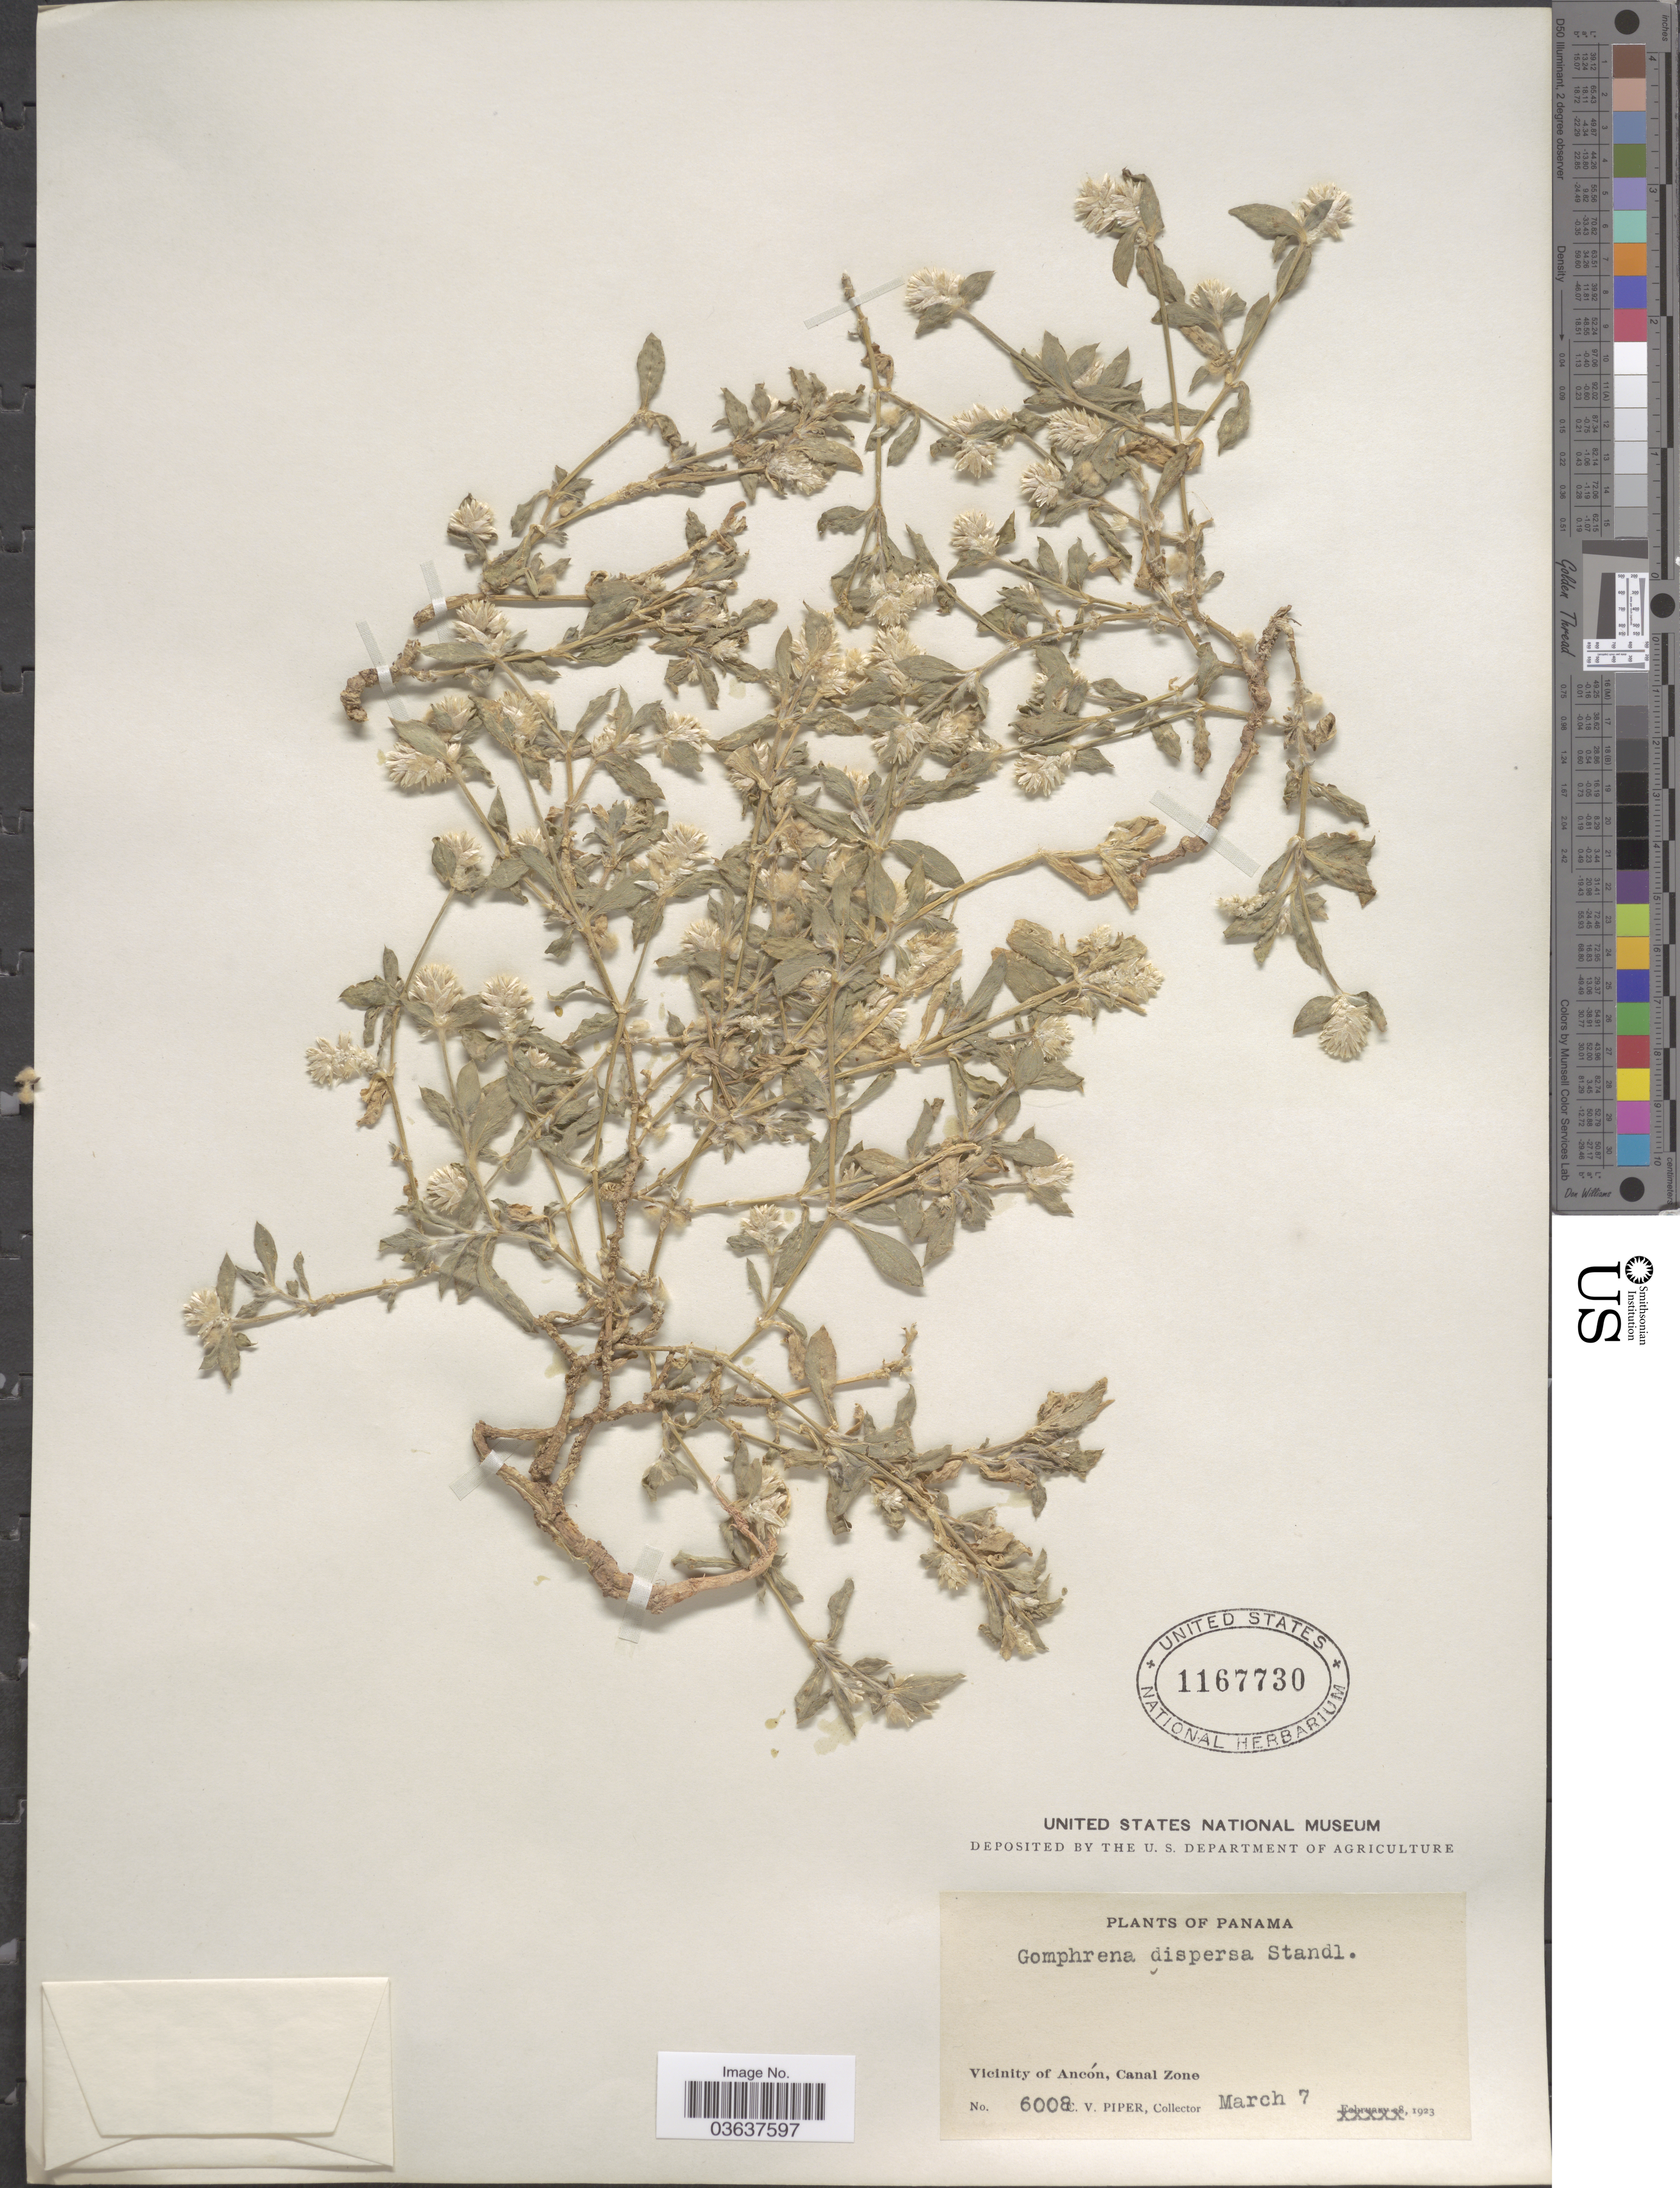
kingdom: Plantae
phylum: Tracheophyta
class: Magnoliopsida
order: Caryophyllales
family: Amaranthaceae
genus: Gomphrena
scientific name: Gomphrena dispersa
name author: Standl.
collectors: C. V. Piper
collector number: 6008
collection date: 1923-03-07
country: Panama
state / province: Colón / Panamá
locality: Vicinity of Ancón, Canal Zone.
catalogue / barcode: US 1167730